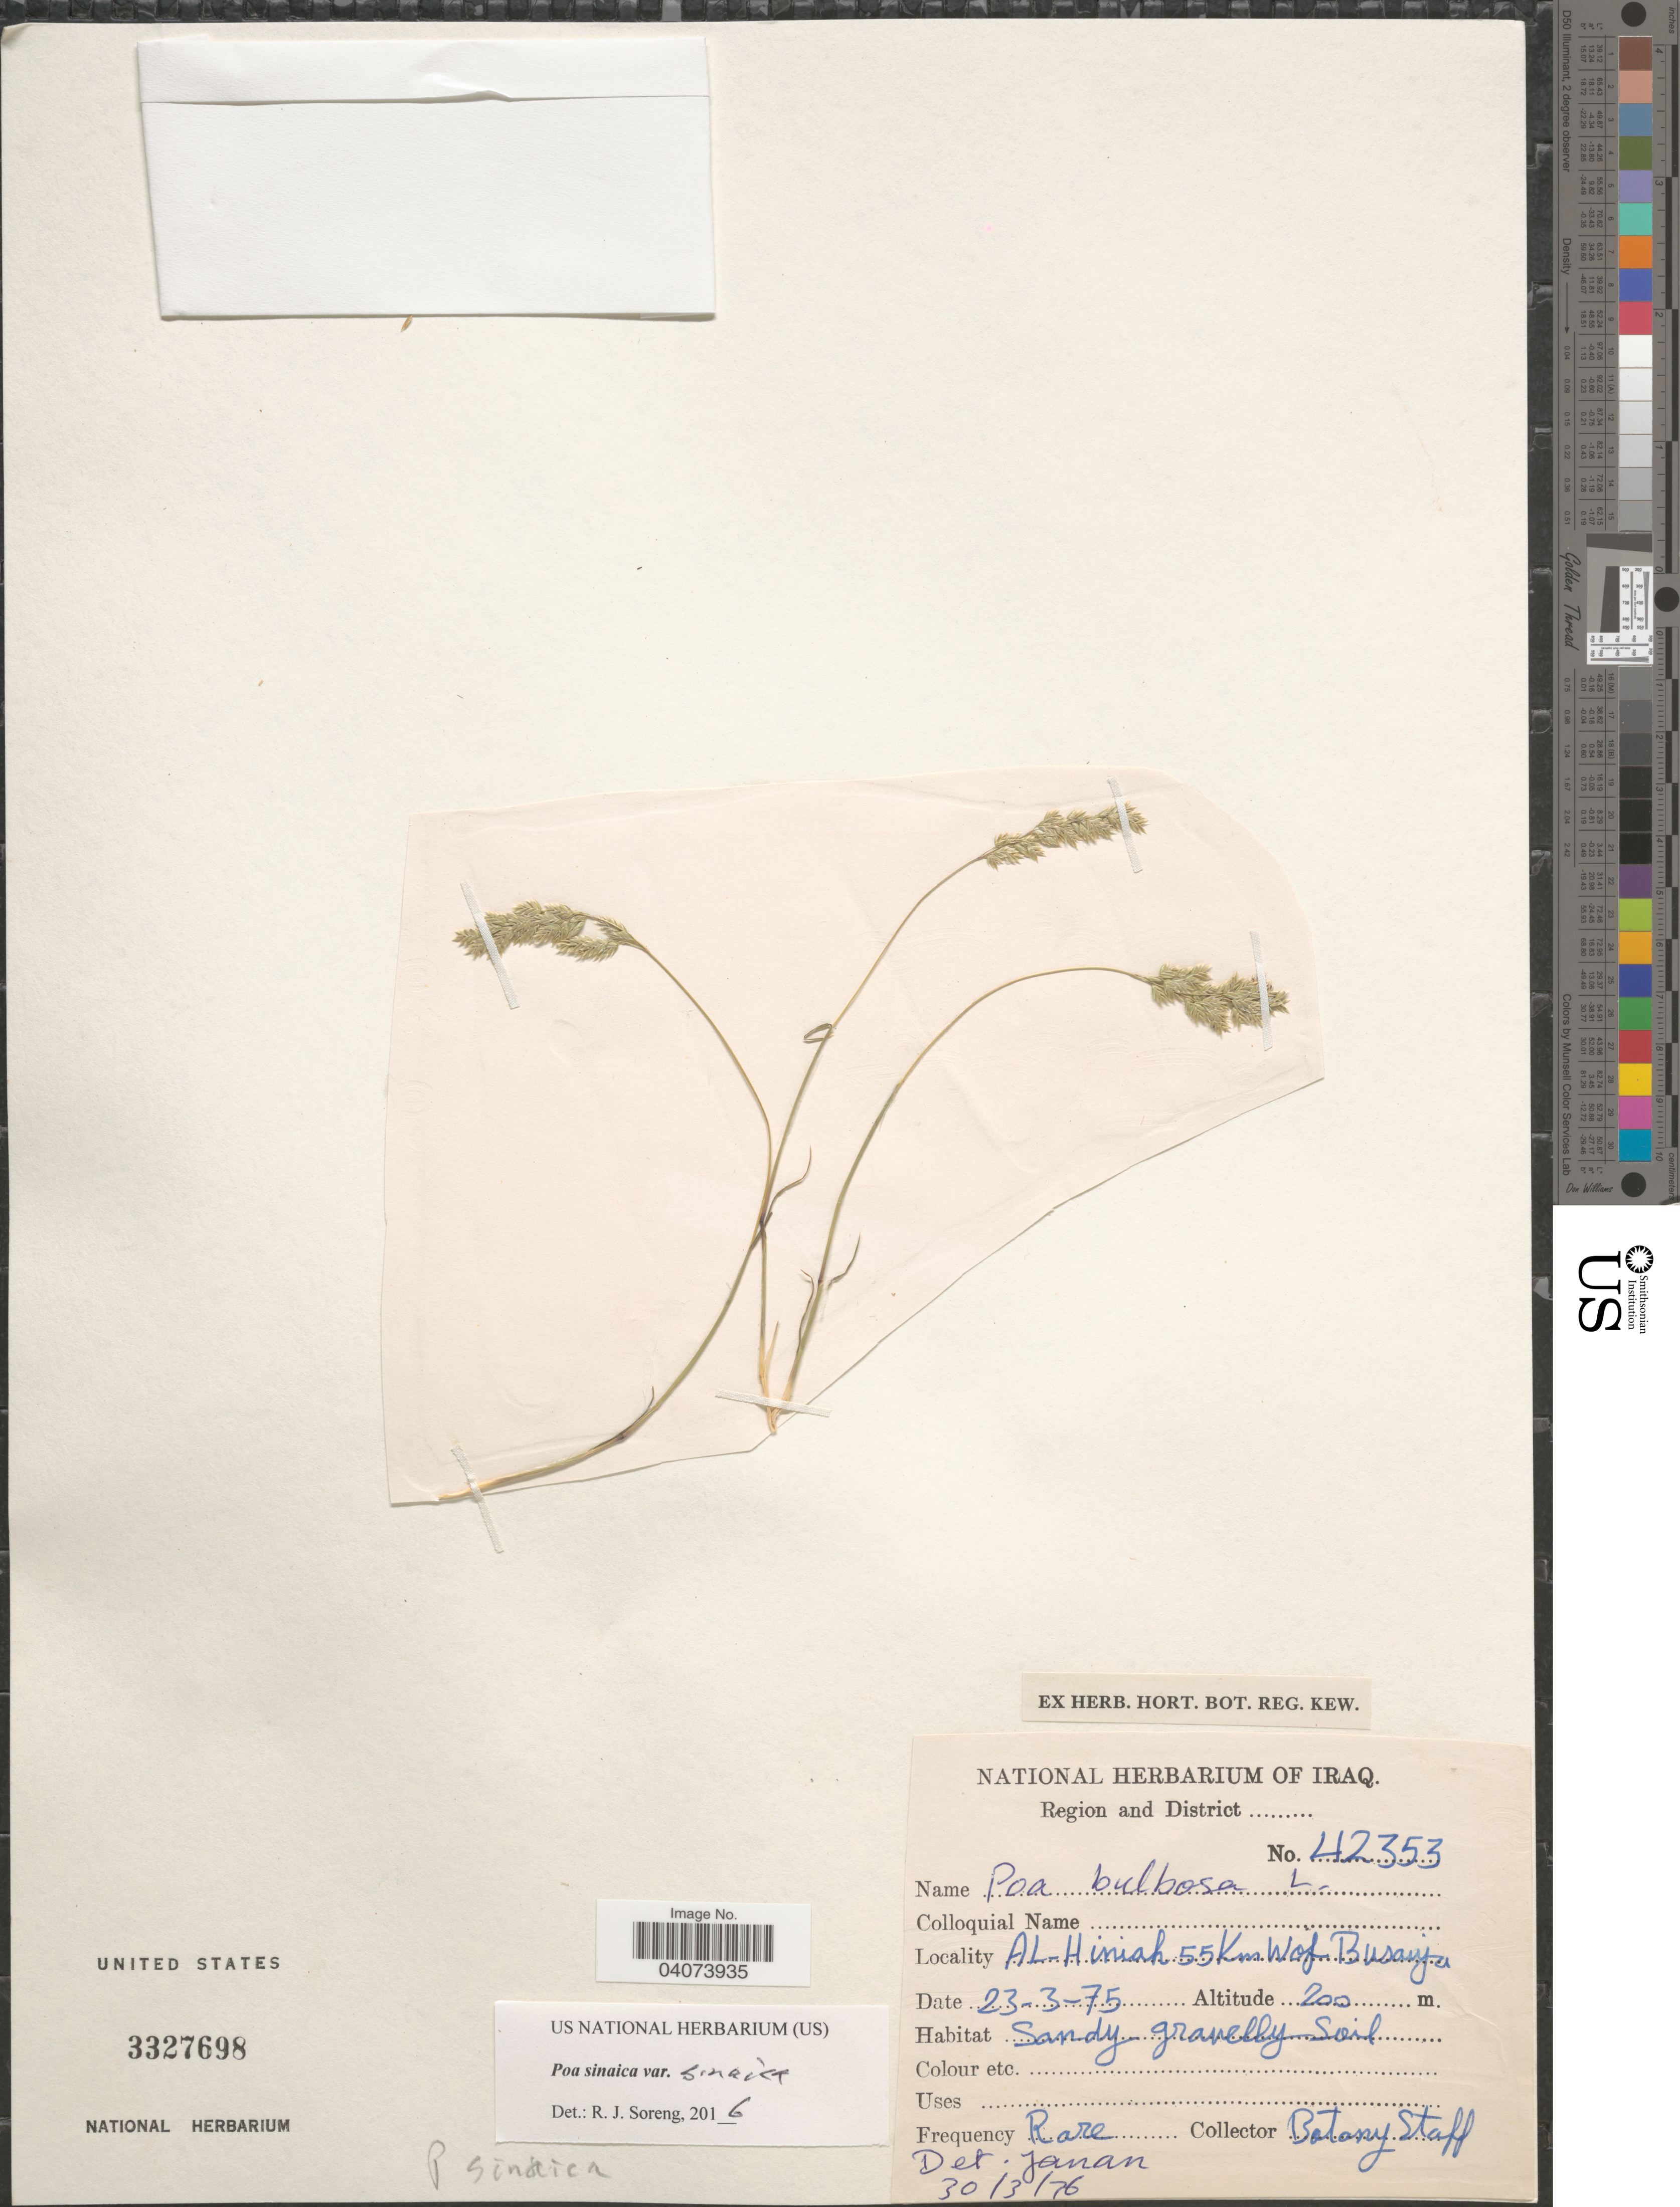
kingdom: Plantae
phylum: Tracheophyta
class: Liliopsida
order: Poales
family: Poaceae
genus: Poa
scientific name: Poa sinaica var. sinaica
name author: Steud.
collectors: Botany Staff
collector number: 42353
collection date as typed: Transcribed d/m/y: 23/3/75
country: Iraq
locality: Al-Hiniah 55 Km W of Busanja.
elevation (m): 200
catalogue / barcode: US 3327698